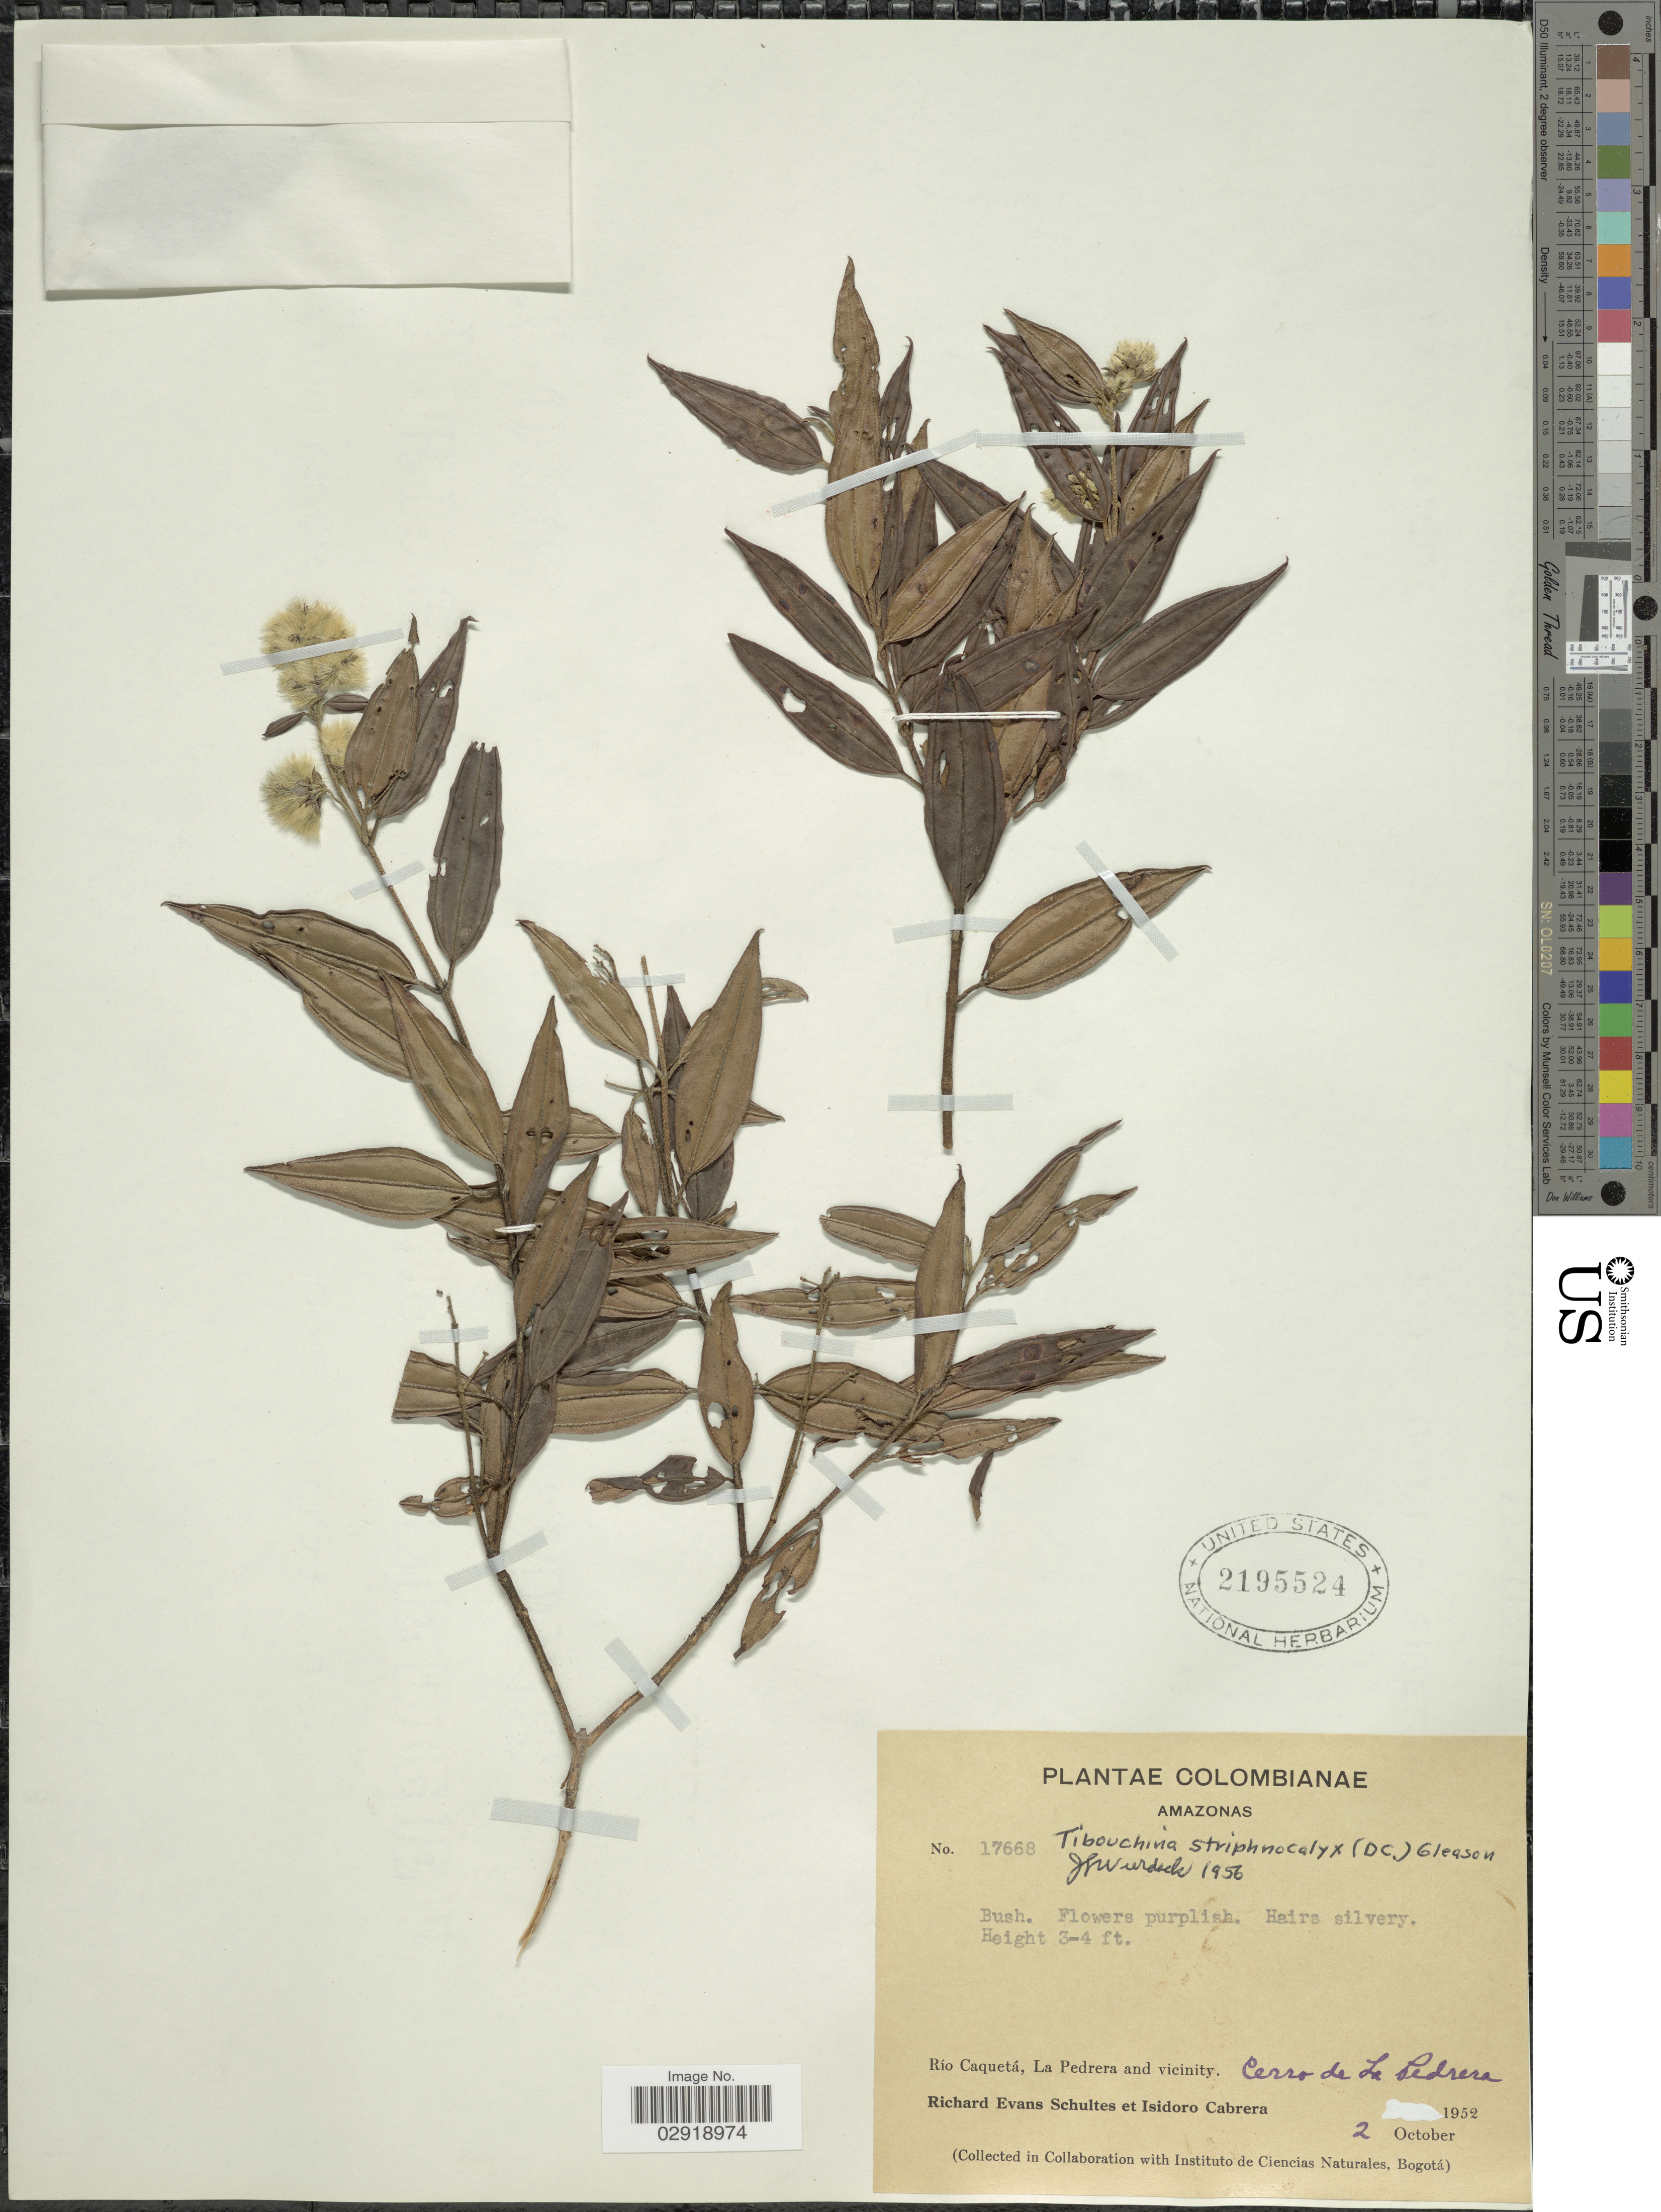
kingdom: Plantae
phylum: Tracheophyta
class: Magnoliopsida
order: Myrtales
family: Melastomataceae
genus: Tibouchina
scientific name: Tibouchina striphnocalyx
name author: (DC.) Gleason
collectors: R. E. Schultes & I. Cabrera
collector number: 17668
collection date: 1952-10-02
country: Colombia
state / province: Amazônas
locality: Río Caquetá, La Pedrera and vicinity. Cerro de La Pedrera.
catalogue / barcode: US 2195524